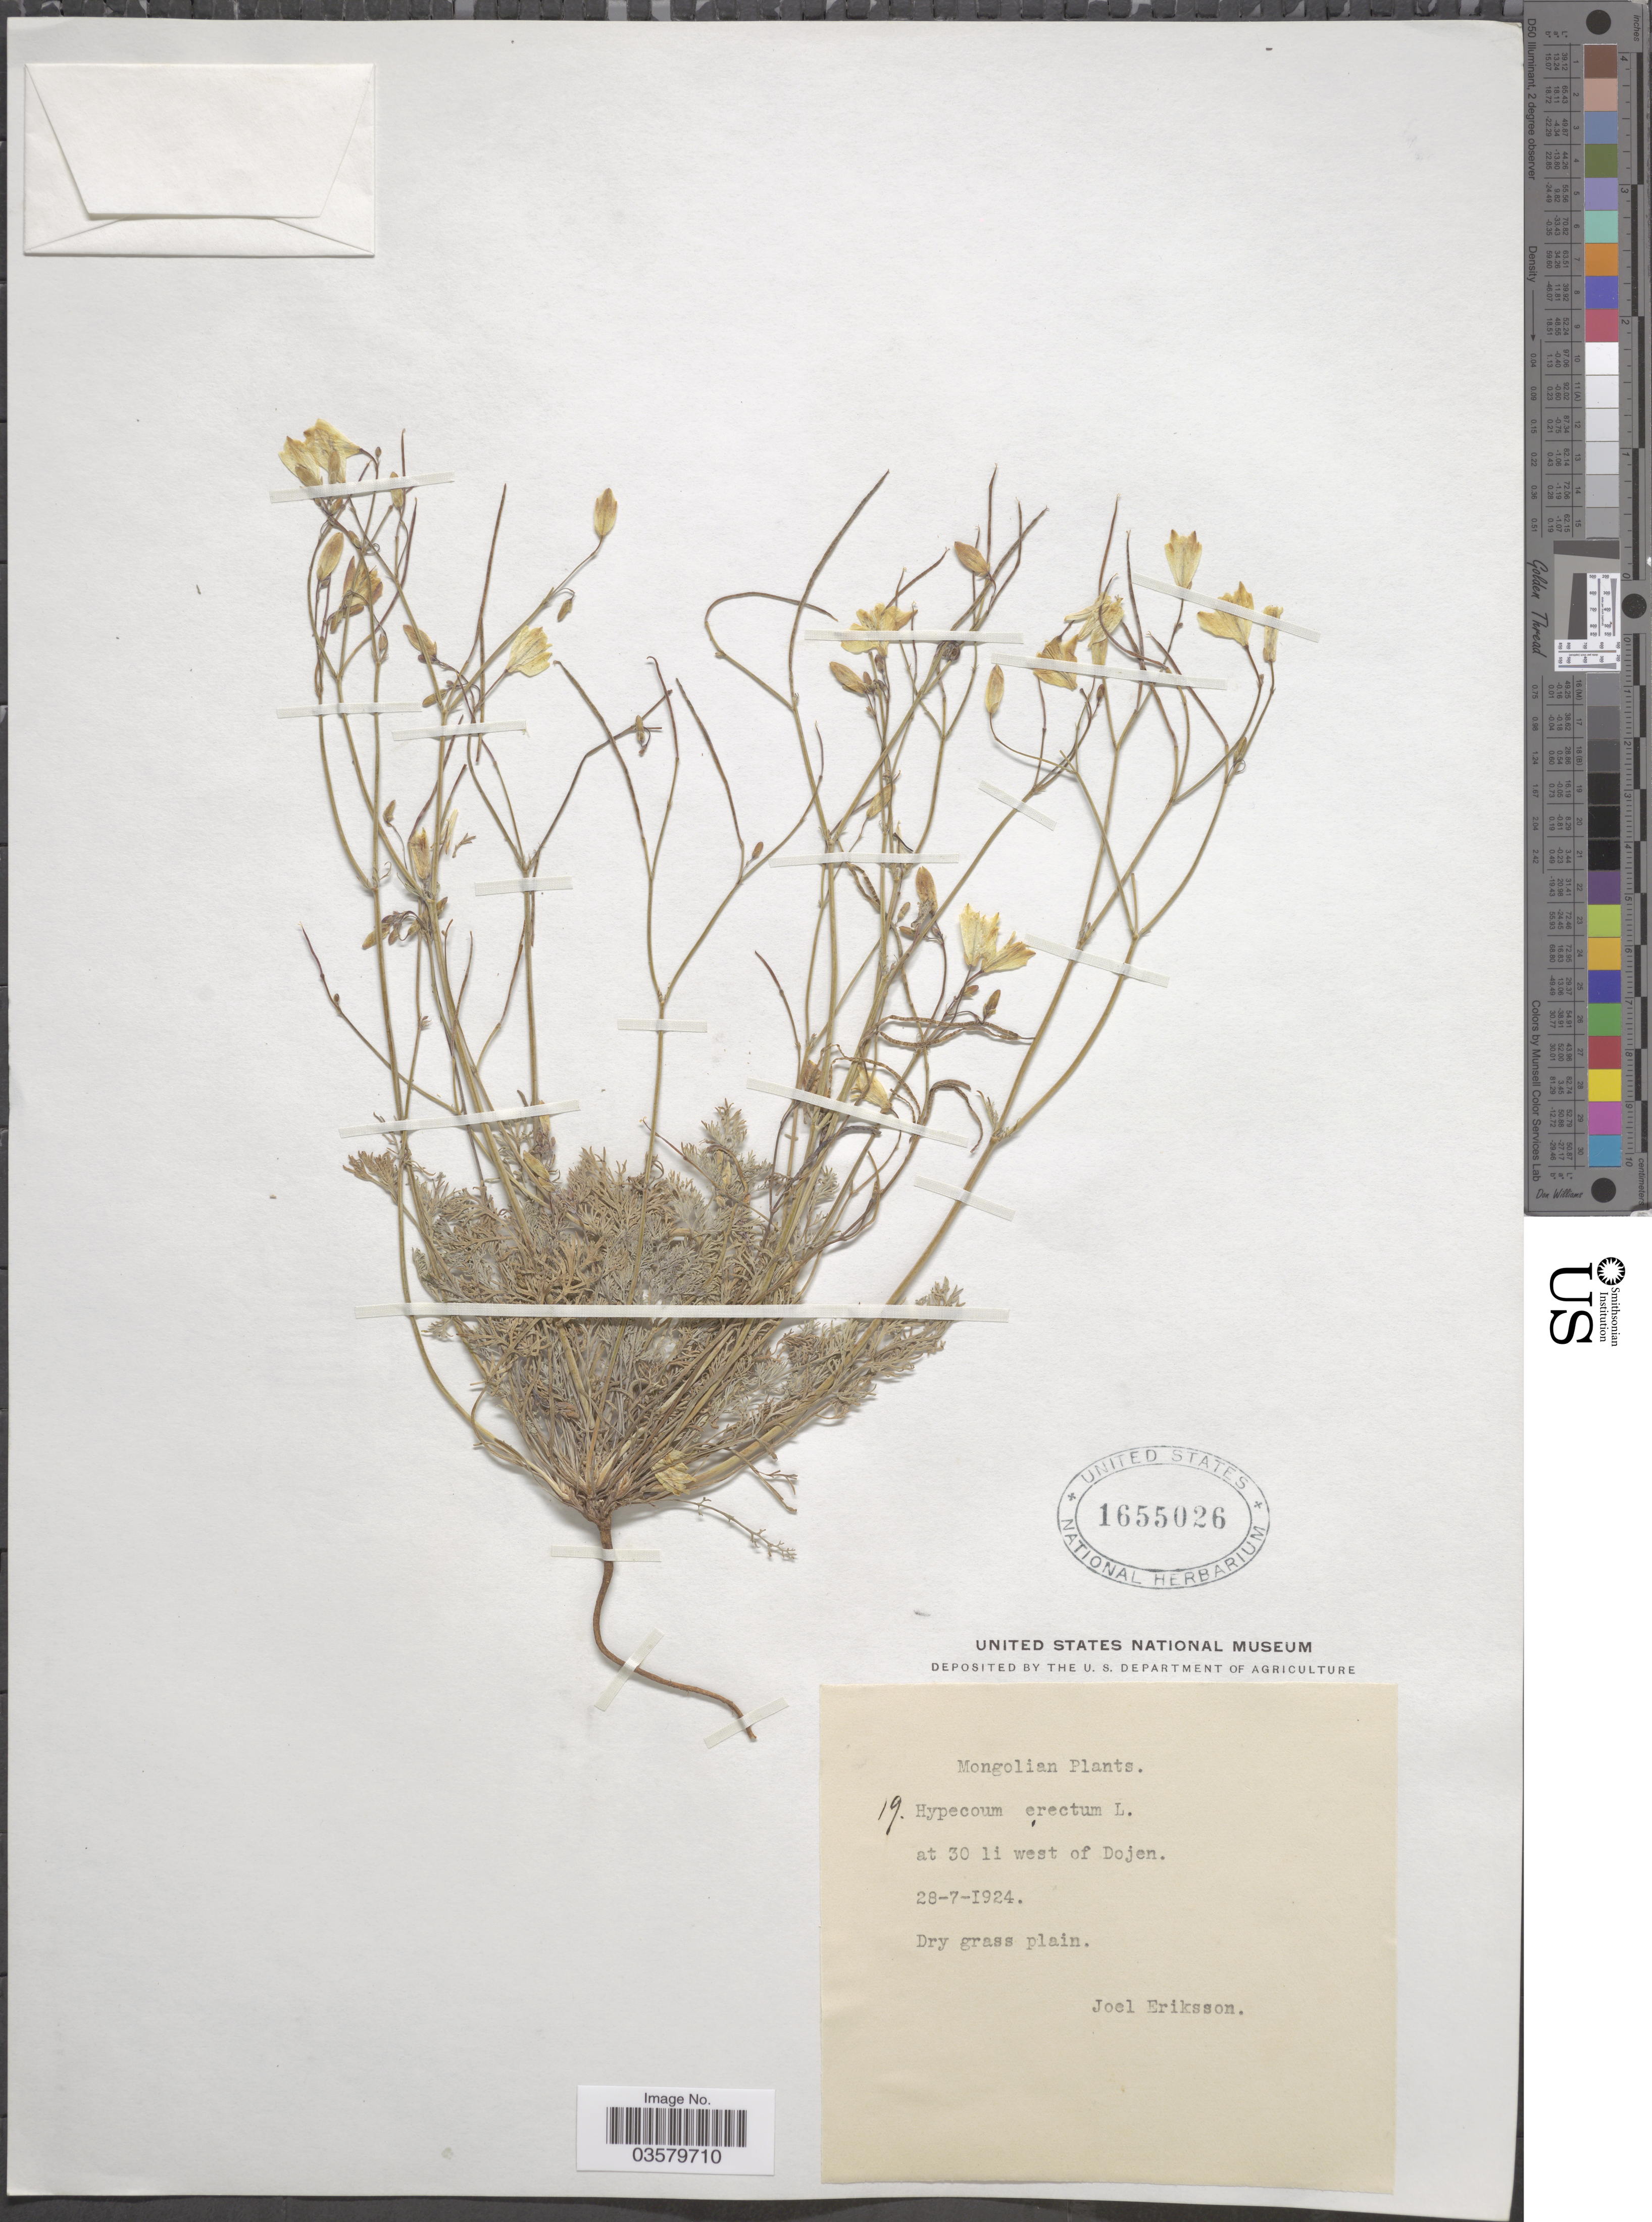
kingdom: Plantae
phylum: Tracheophyta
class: Magnoliopsida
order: Ranunculales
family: Papaveraceae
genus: Hypecoum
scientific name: Hypecoum erectum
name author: L.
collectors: J. Eriksson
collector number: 19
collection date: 1924-07-28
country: Mongolia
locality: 30 li west of Dojen.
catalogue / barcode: US 1655026